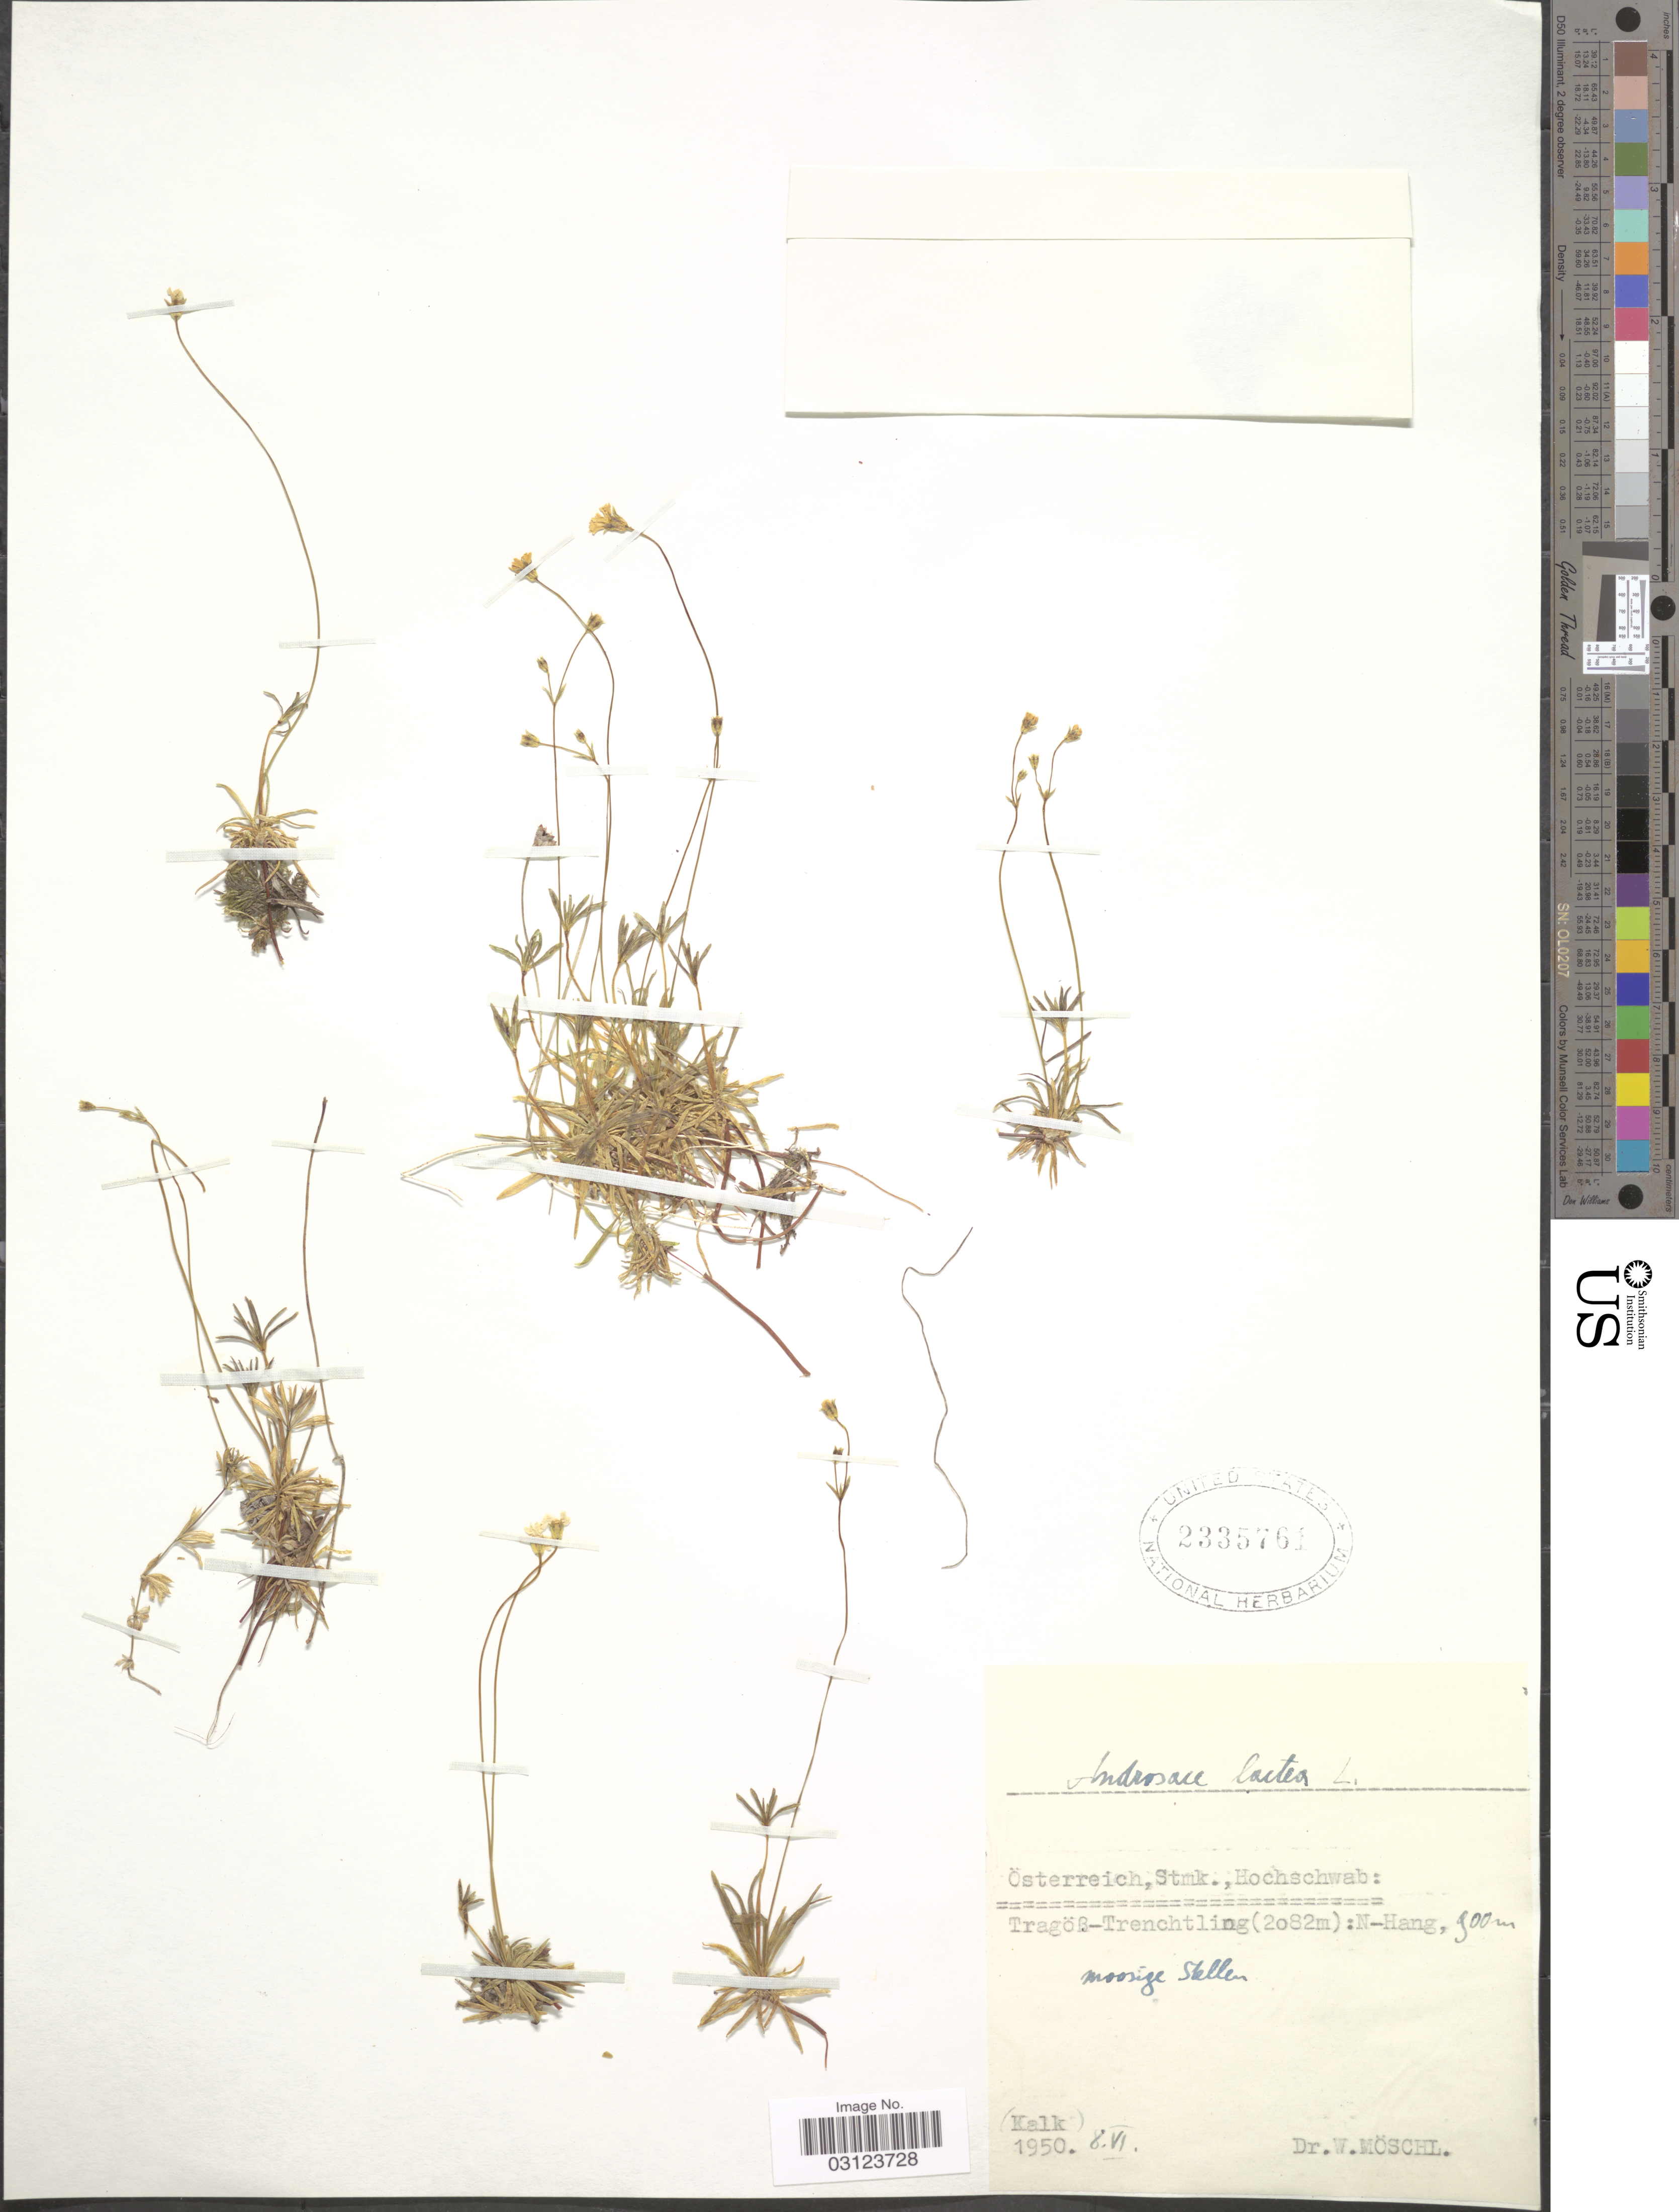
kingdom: Plantae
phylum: Tracheophyta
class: Magnoliopsida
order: Ericales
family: Primulaceae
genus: Androsace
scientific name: Androsace lactea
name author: L.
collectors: W. Moschl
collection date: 1950-06-08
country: Austria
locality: Tragöß-Trenchtling: N-Hang.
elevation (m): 900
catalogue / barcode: US 2335761